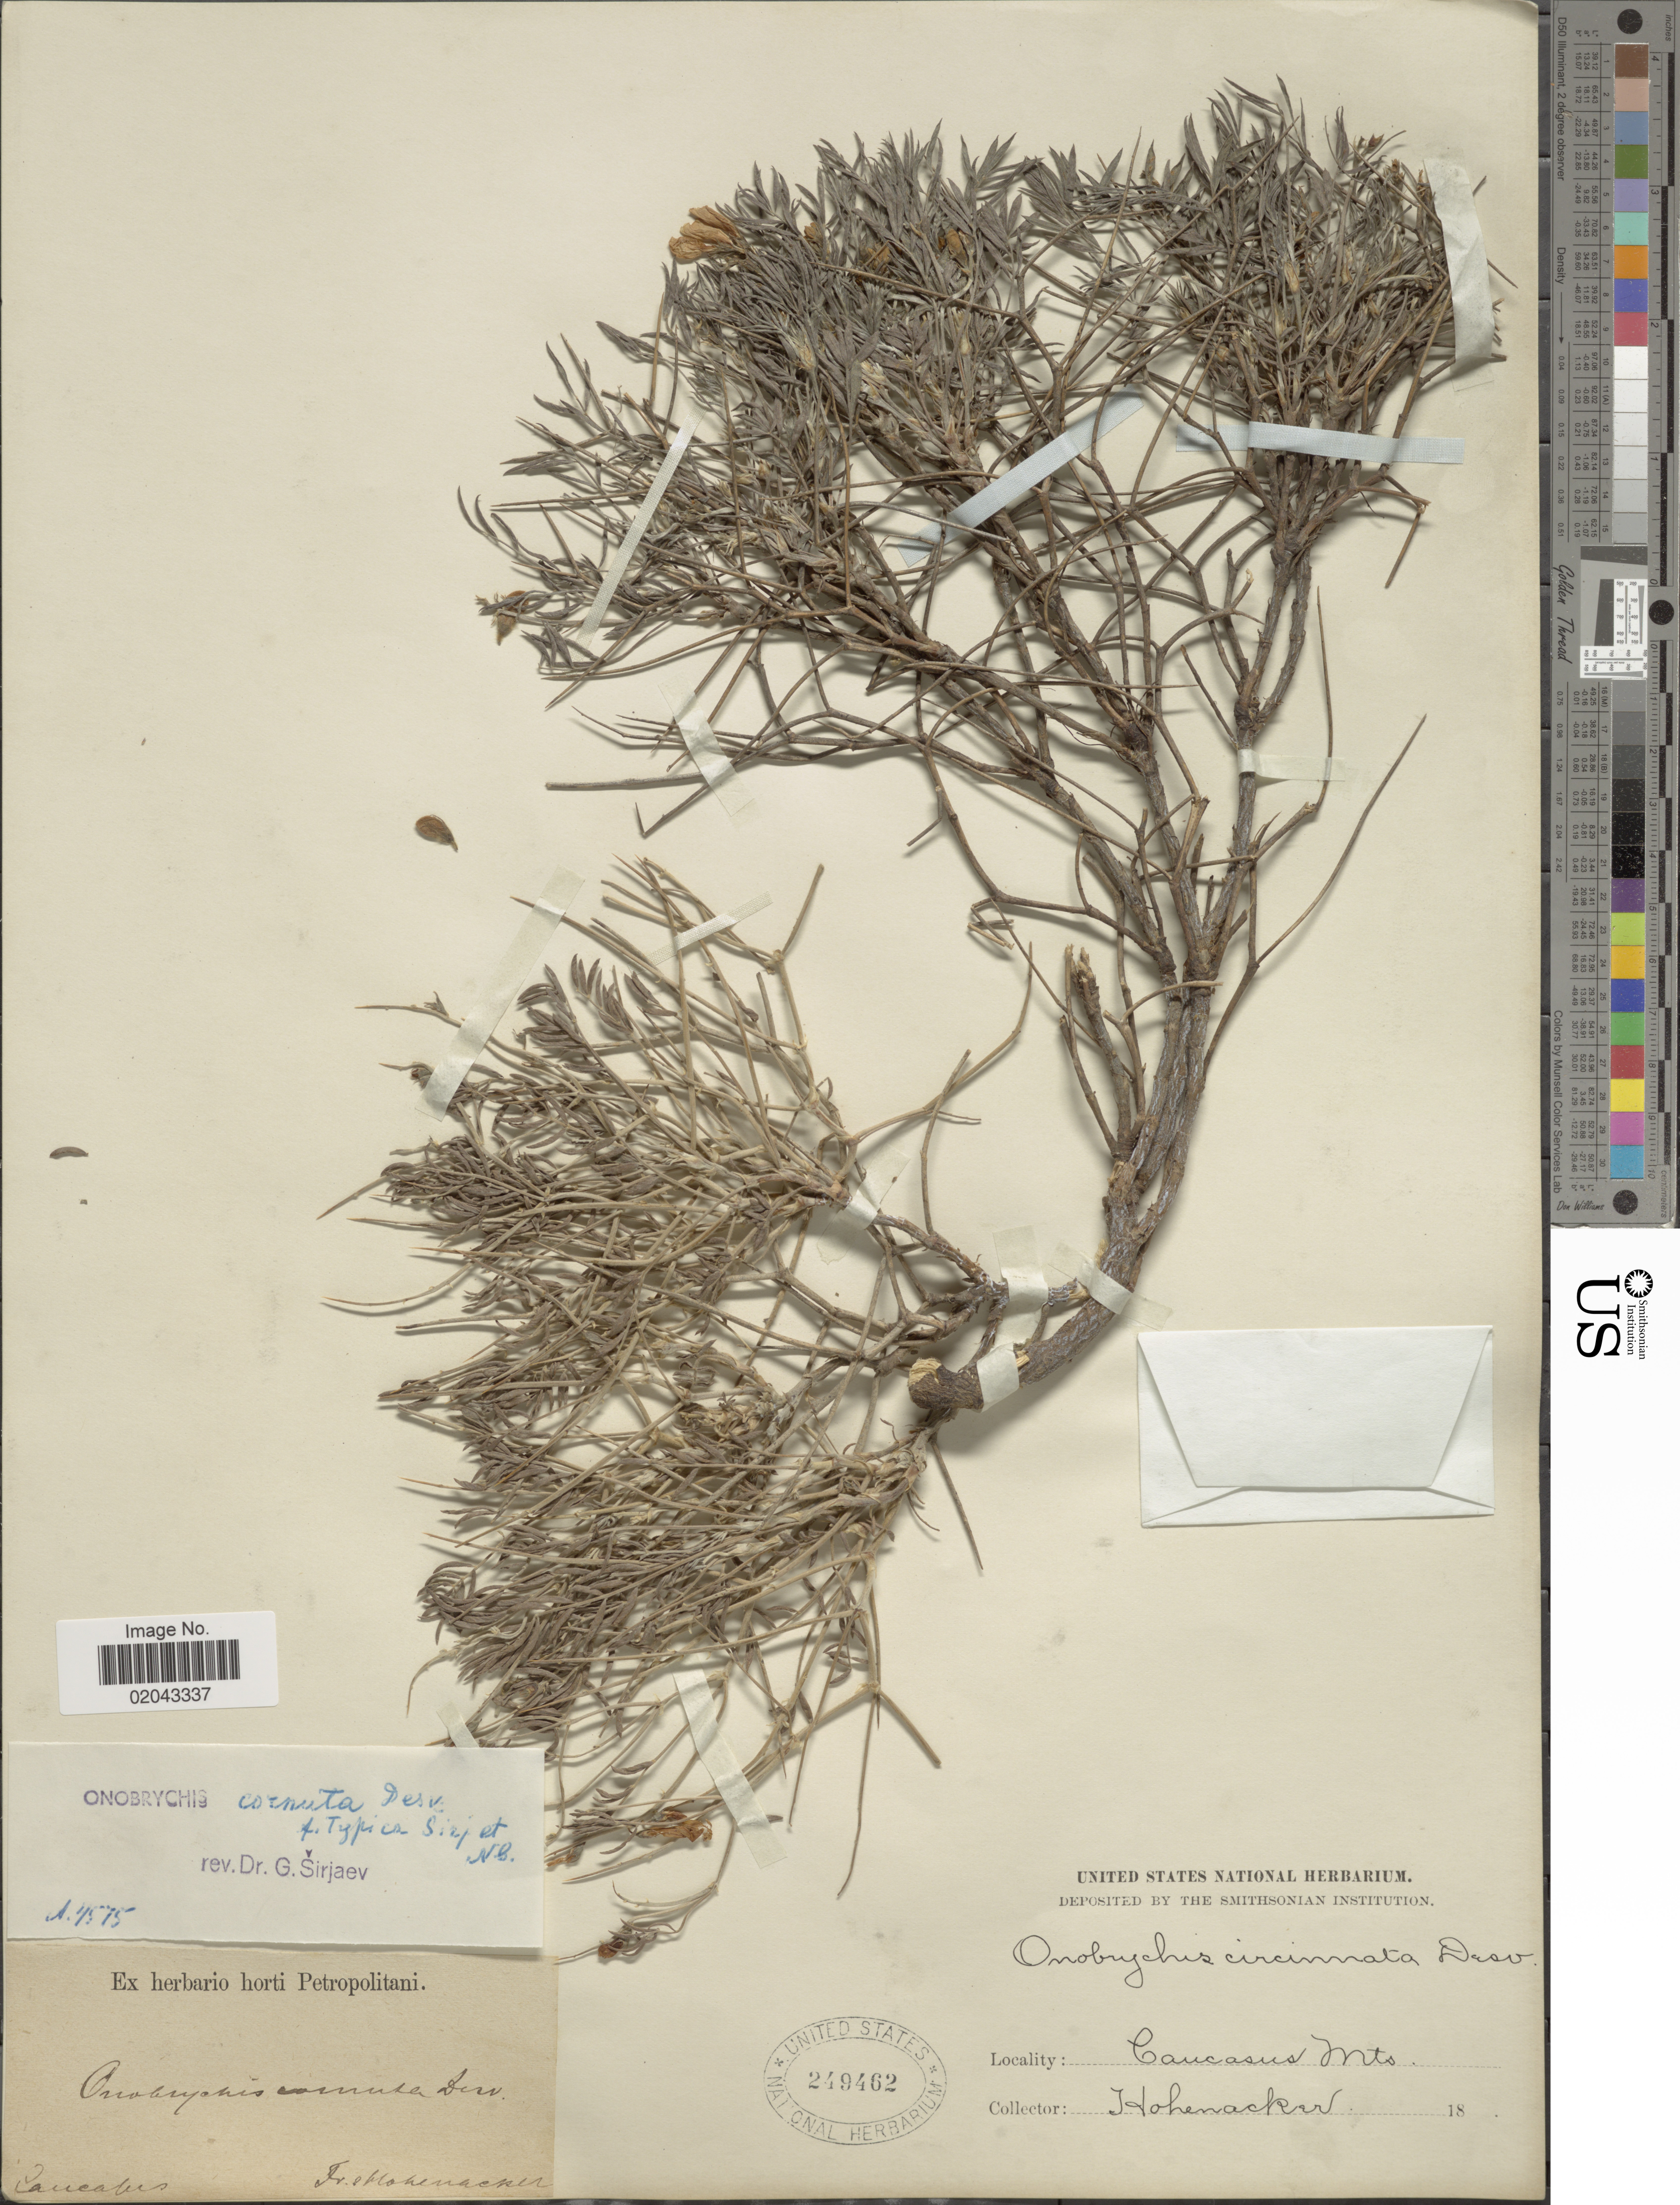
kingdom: Plantae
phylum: Tracheophyta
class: Magnoliopsida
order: Fabales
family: Fabaceae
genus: Onobrychis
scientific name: Onobrychis cornuta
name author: (L.) Desv.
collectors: Hohenacker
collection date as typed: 18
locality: Caucasus Mts.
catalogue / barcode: US 249462